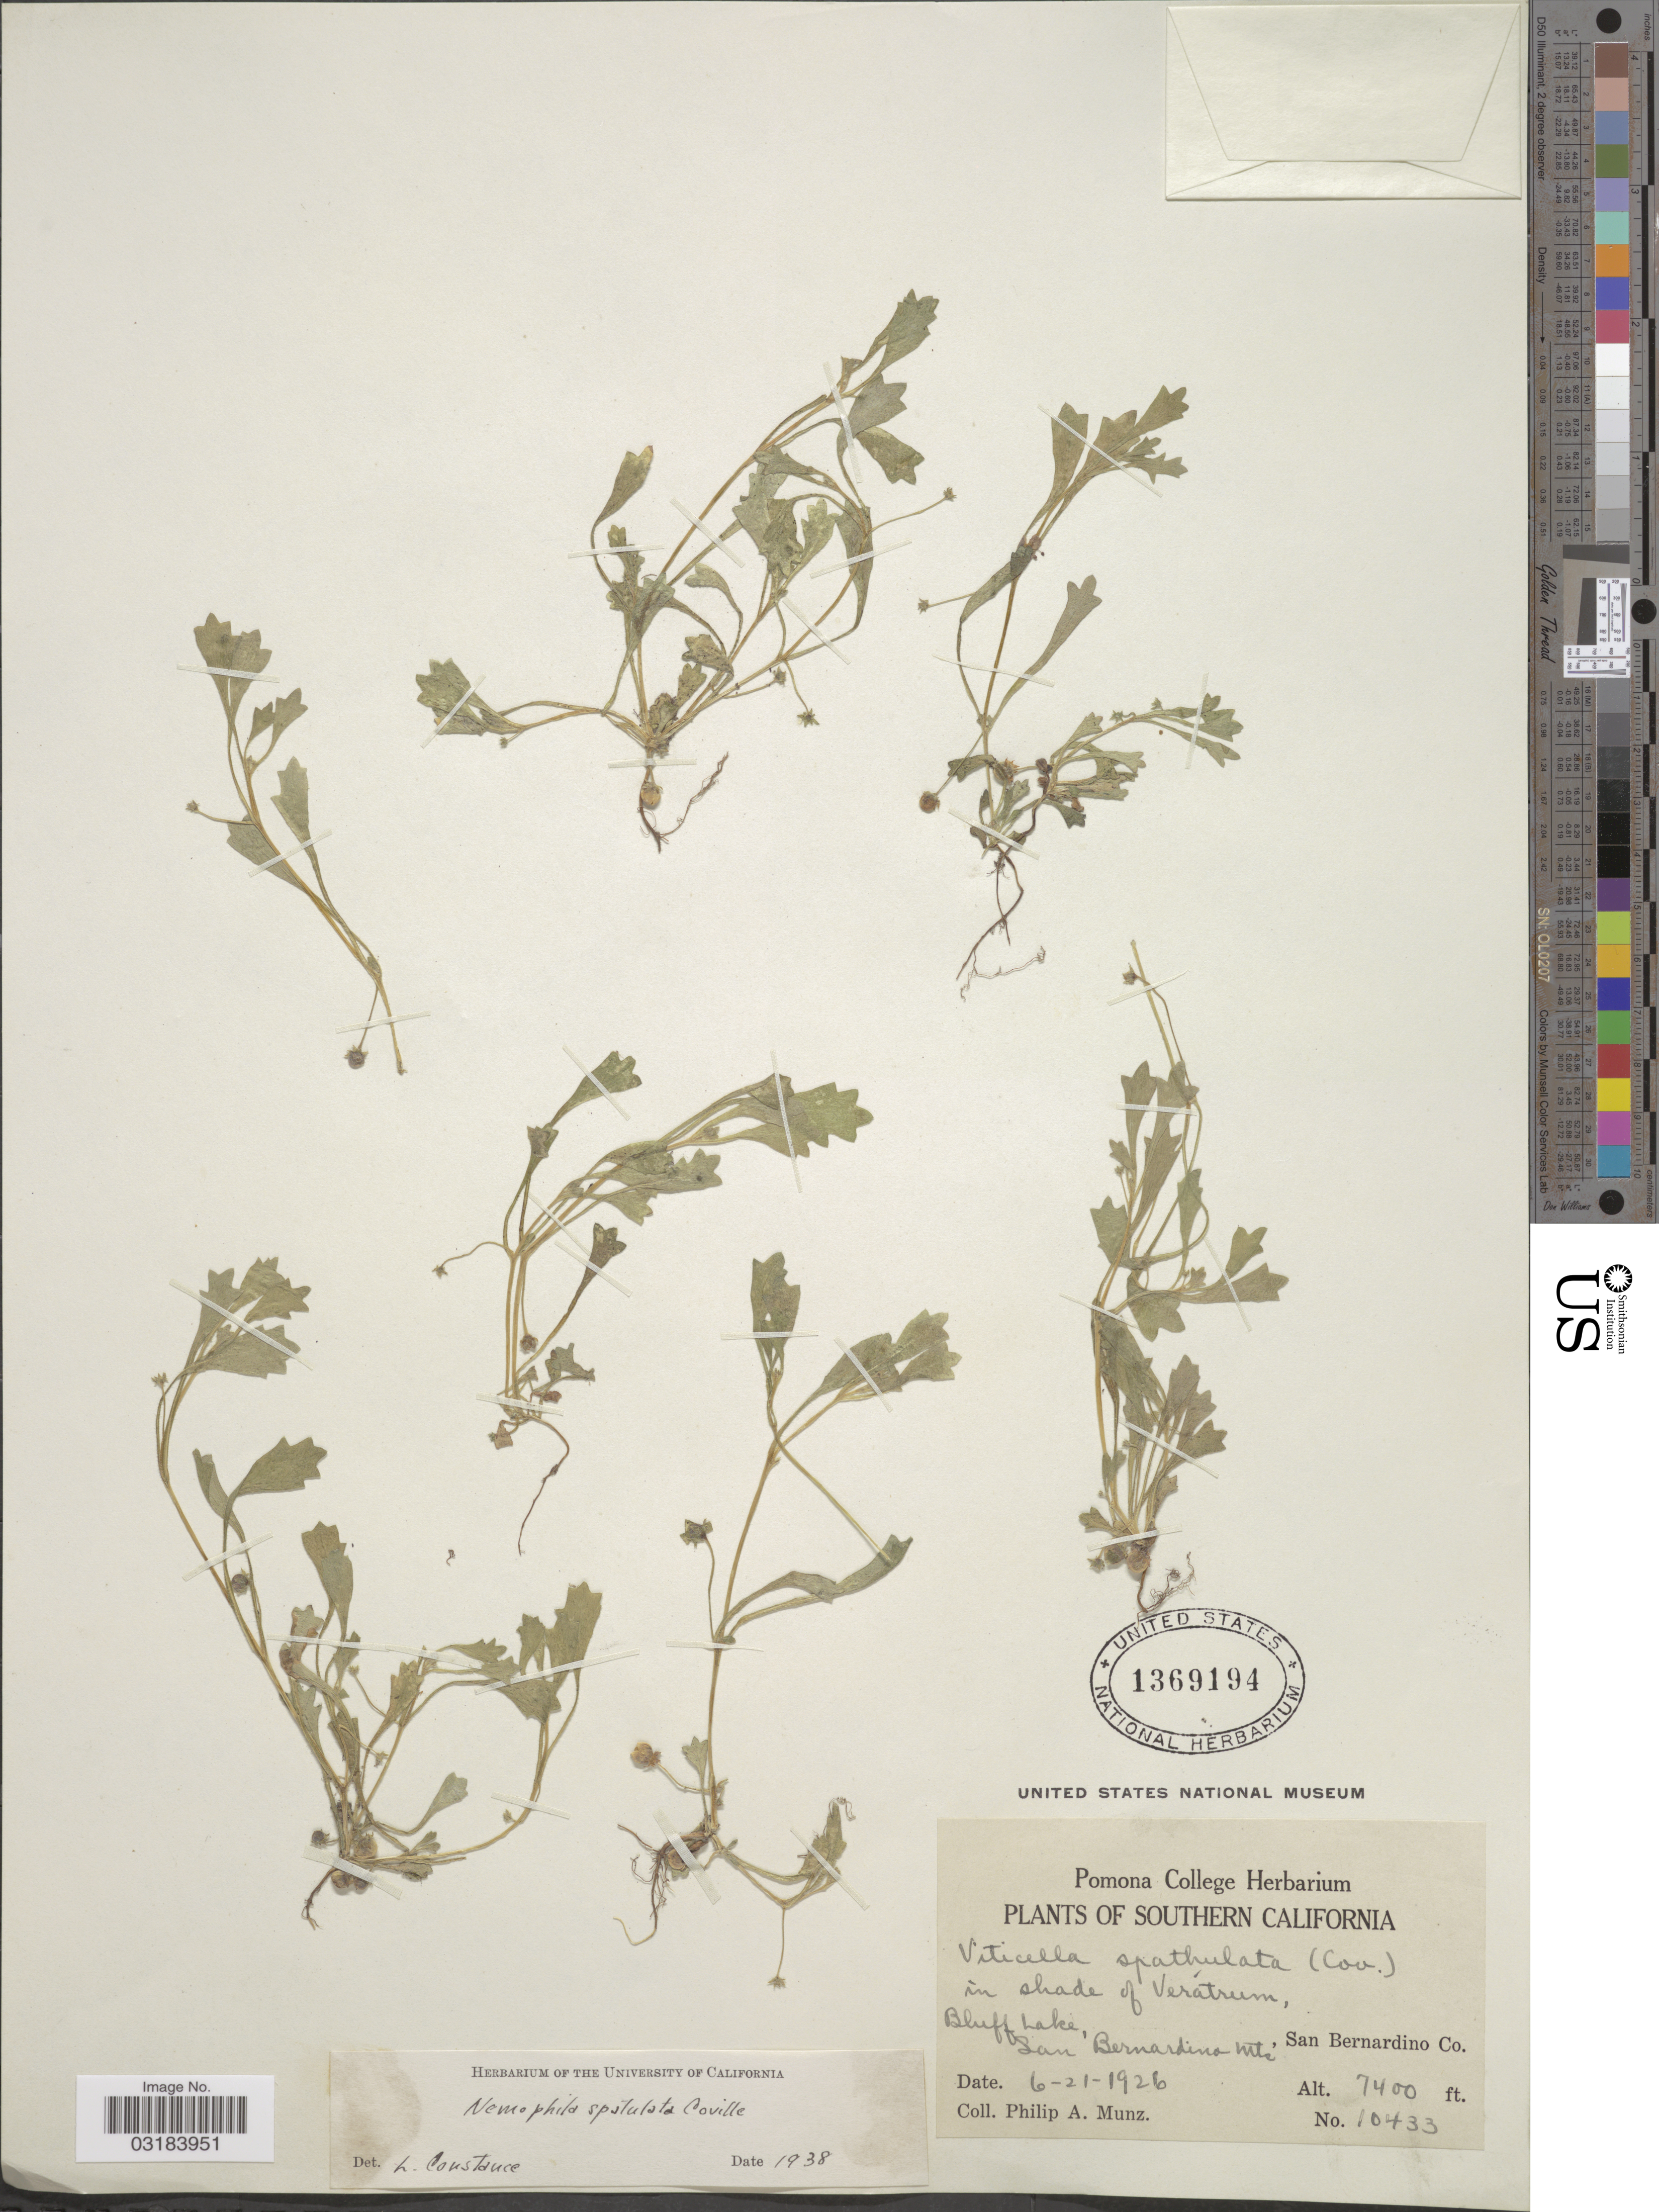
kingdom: Plantae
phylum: Tracheophyta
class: Magnoliopsida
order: Boraginales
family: Hydrophyllaceae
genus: Nemophila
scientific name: Nemophila spatulata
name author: Coville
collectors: P. A. Munz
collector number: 10433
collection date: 1926-06-21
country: United States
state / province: California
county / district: San Bernardino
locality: Southern California, Bluff Lake, San Bernardino Mts., San Bernardino Co.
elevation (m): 2256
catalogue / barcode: US 1369194